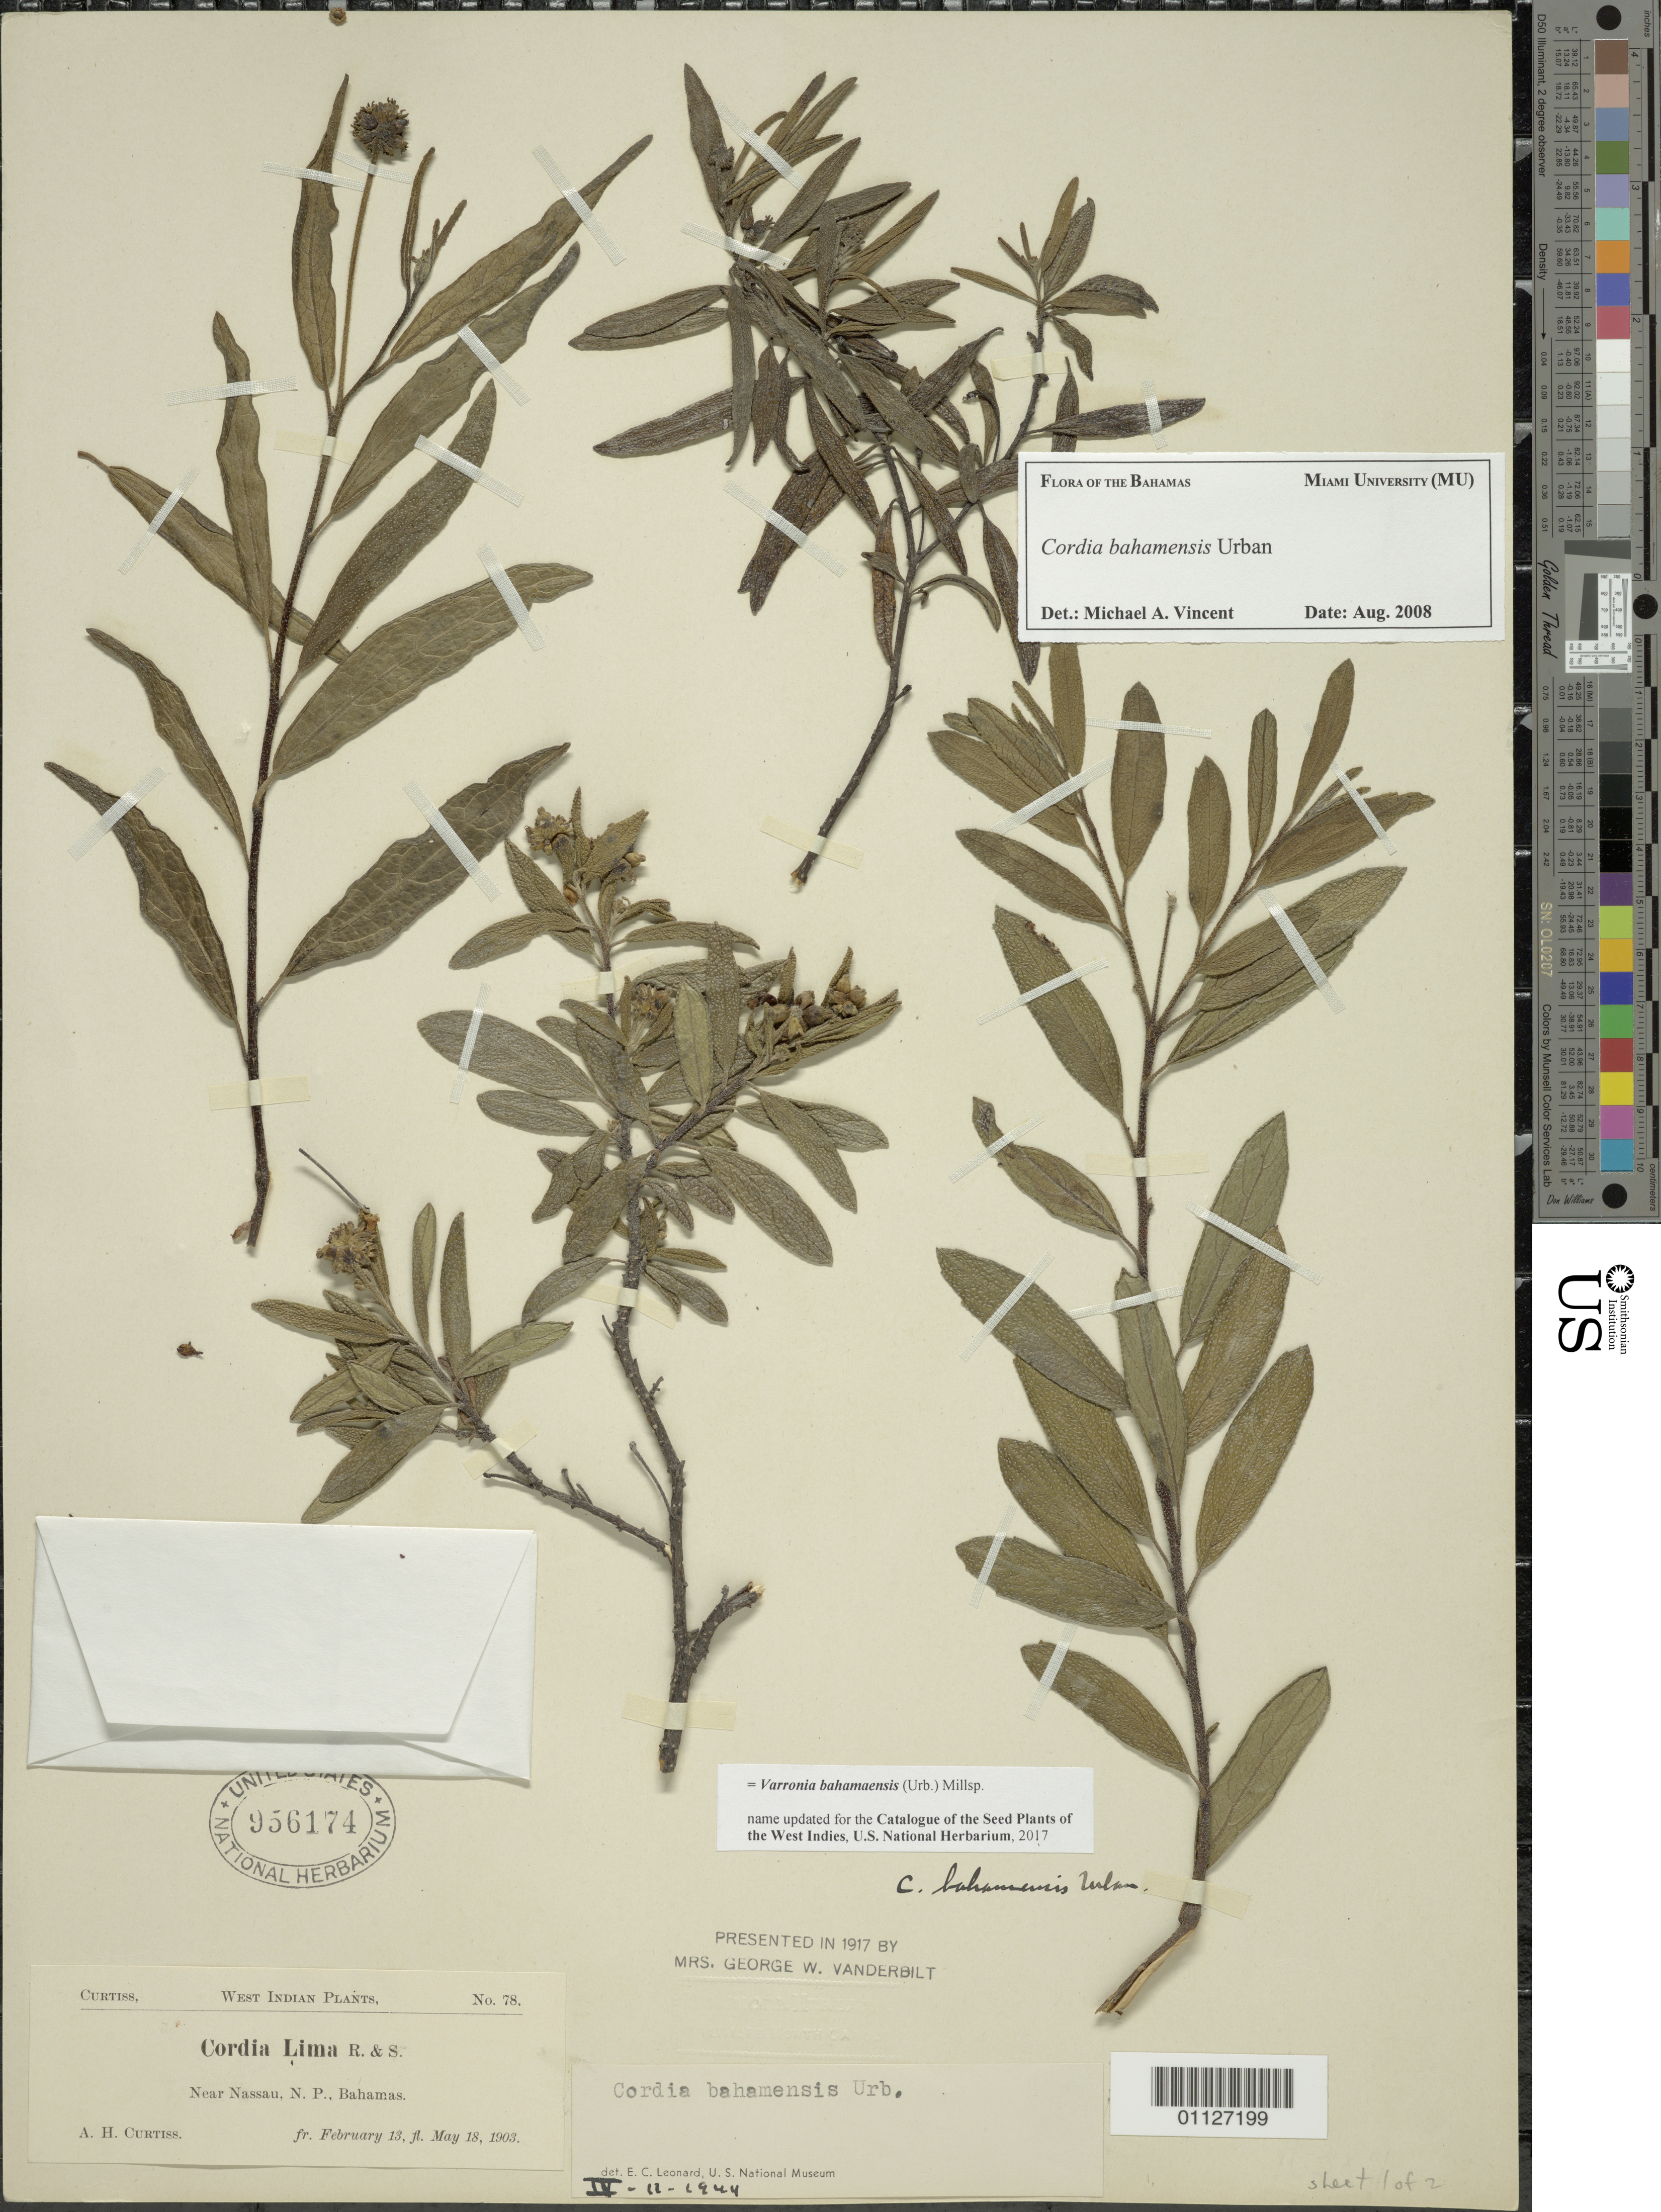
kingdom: Plantae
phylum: Tracheophyta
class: Magnoliopsida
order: Boraginales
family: Cordiaceae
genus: Varronia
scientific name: Varronia bahamensis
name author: (Urb.) Millsp.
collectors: A. H. Curtiss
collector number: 78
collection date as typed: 13 Feb 1903 to 18 May 1903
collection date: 1903-02-13,1903-05-18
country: Bahamas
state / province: New Providence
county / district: Nassau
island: New Providence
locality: Near Nassau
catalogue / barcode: US 956174